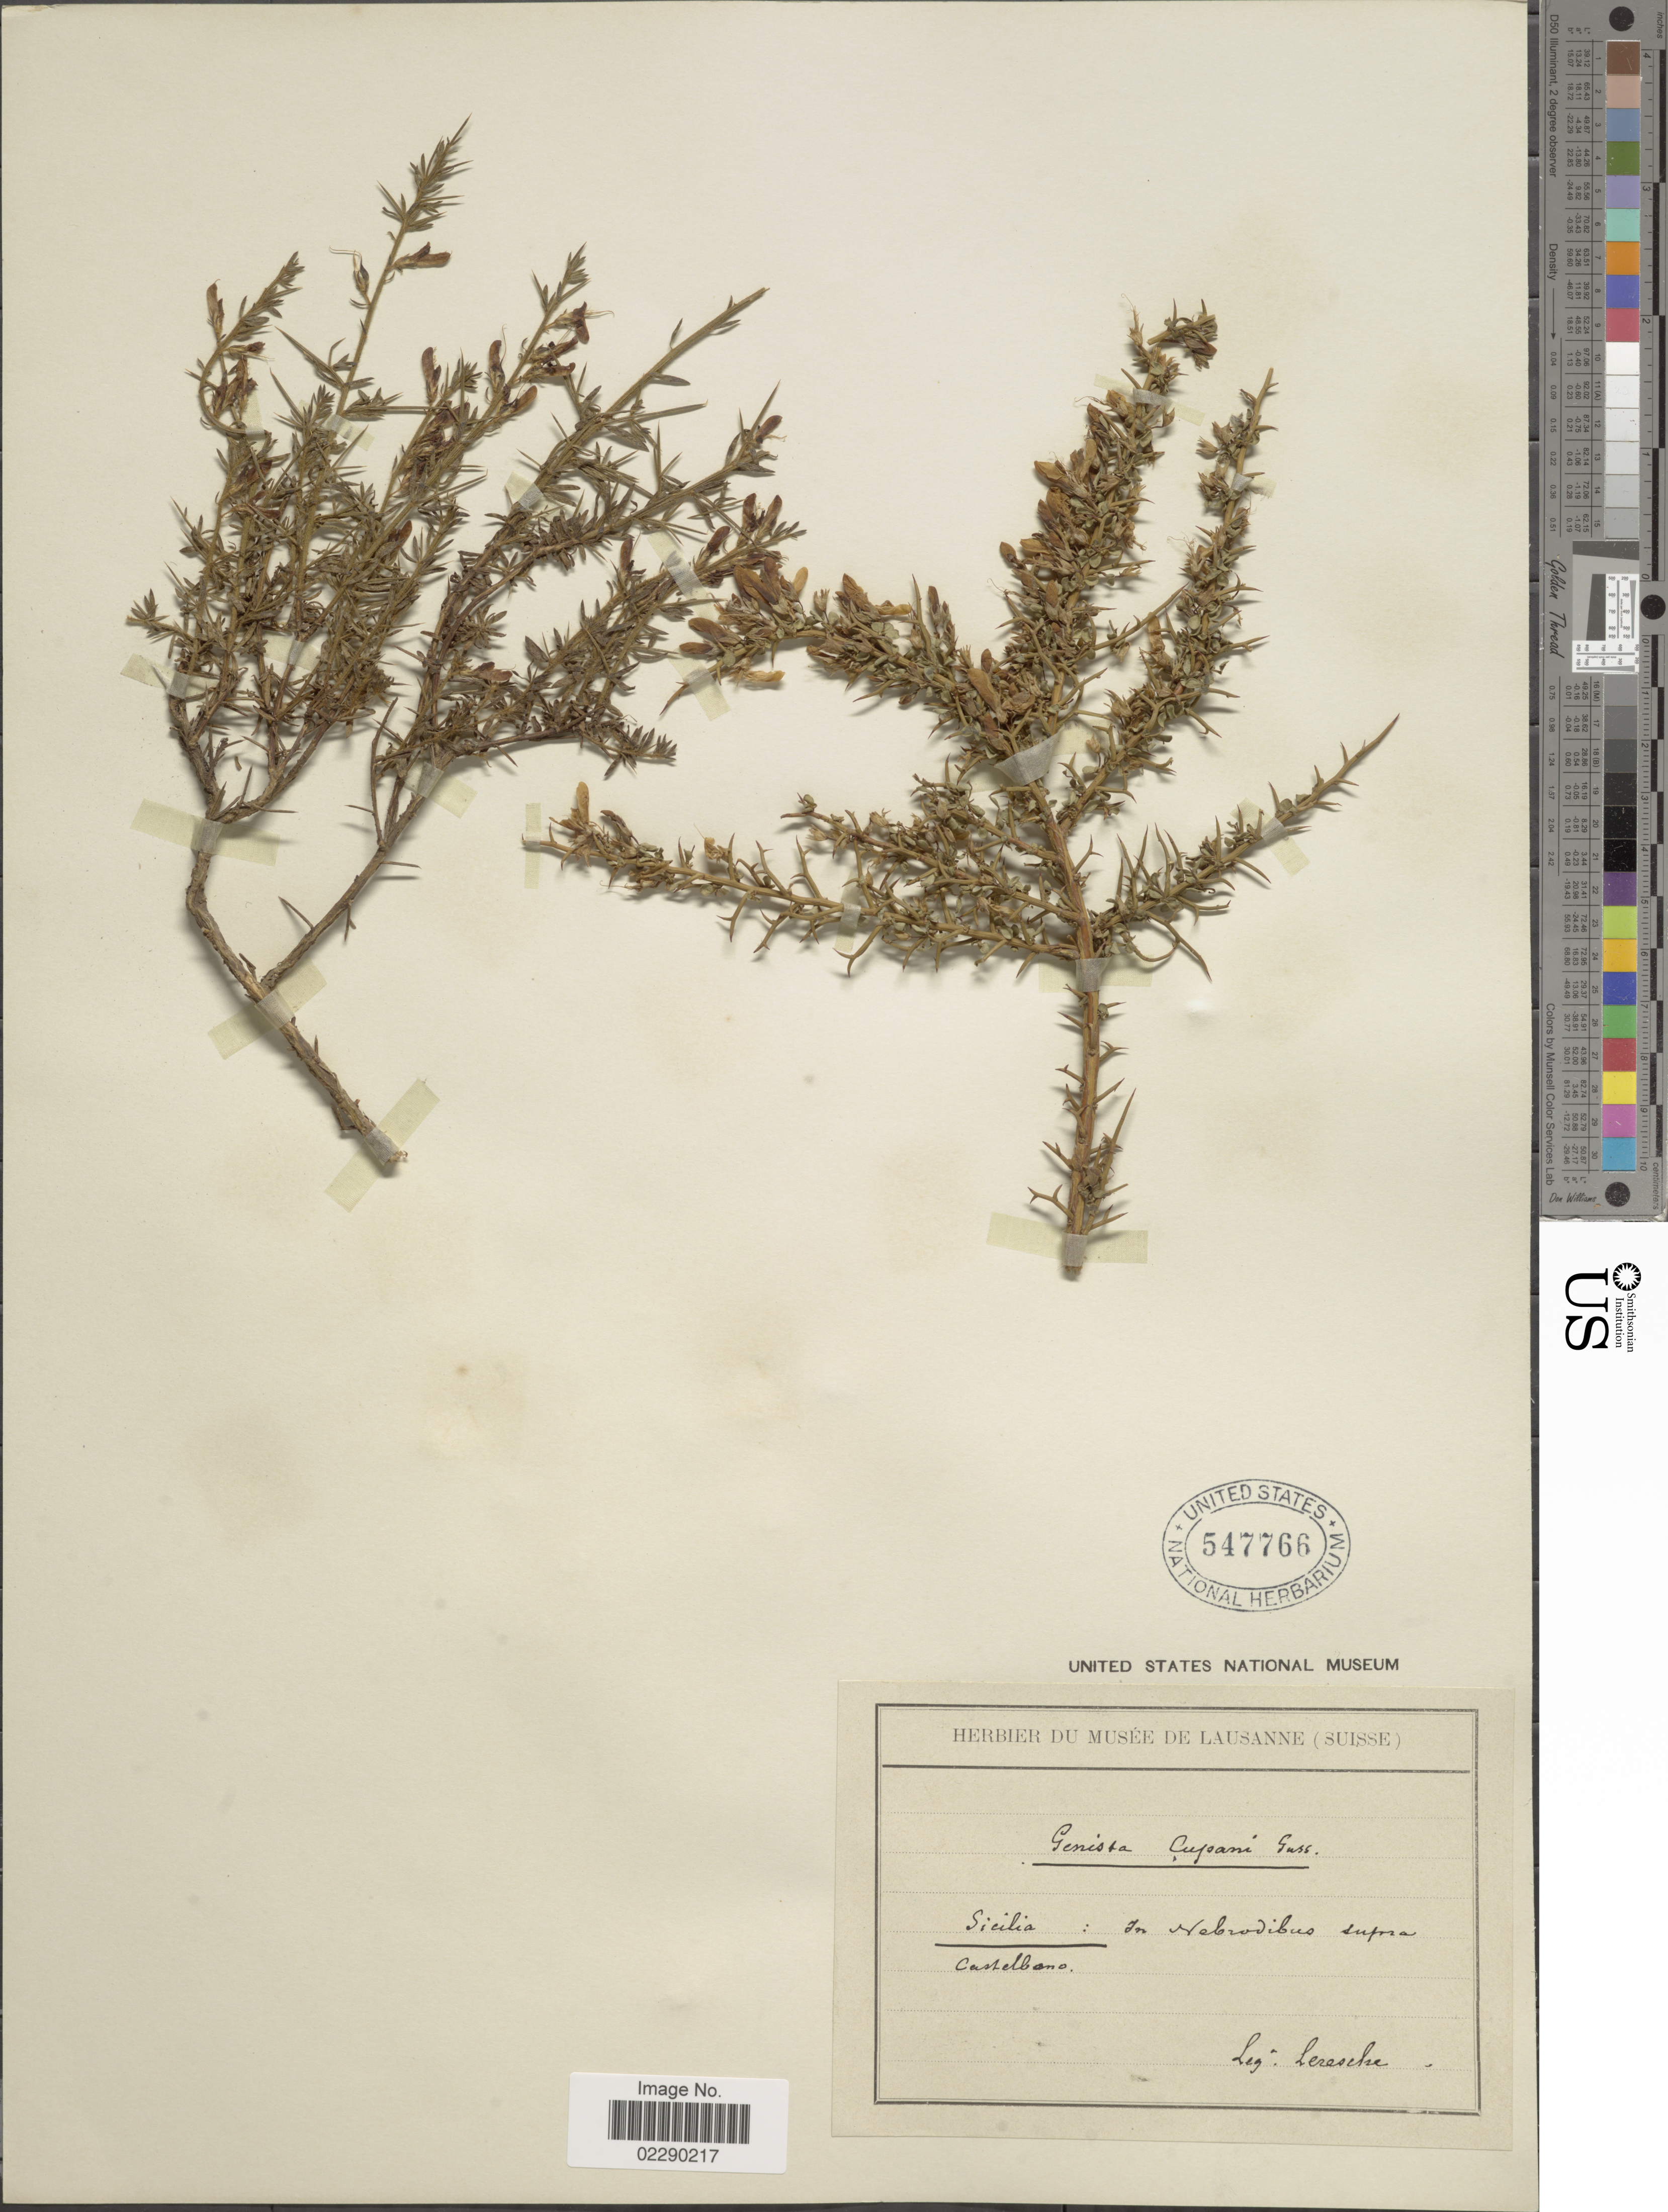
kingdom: Plantae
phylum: Tracheophyta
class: Magnoliopsida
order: Fabales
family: Fabaceae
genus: Genista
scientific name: Genista cupani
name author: Gussone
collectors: Leresche, --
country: Italy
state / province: Siciliana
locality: Sicilia, Nebrodibus supra Castelbano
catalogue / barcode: US 547766